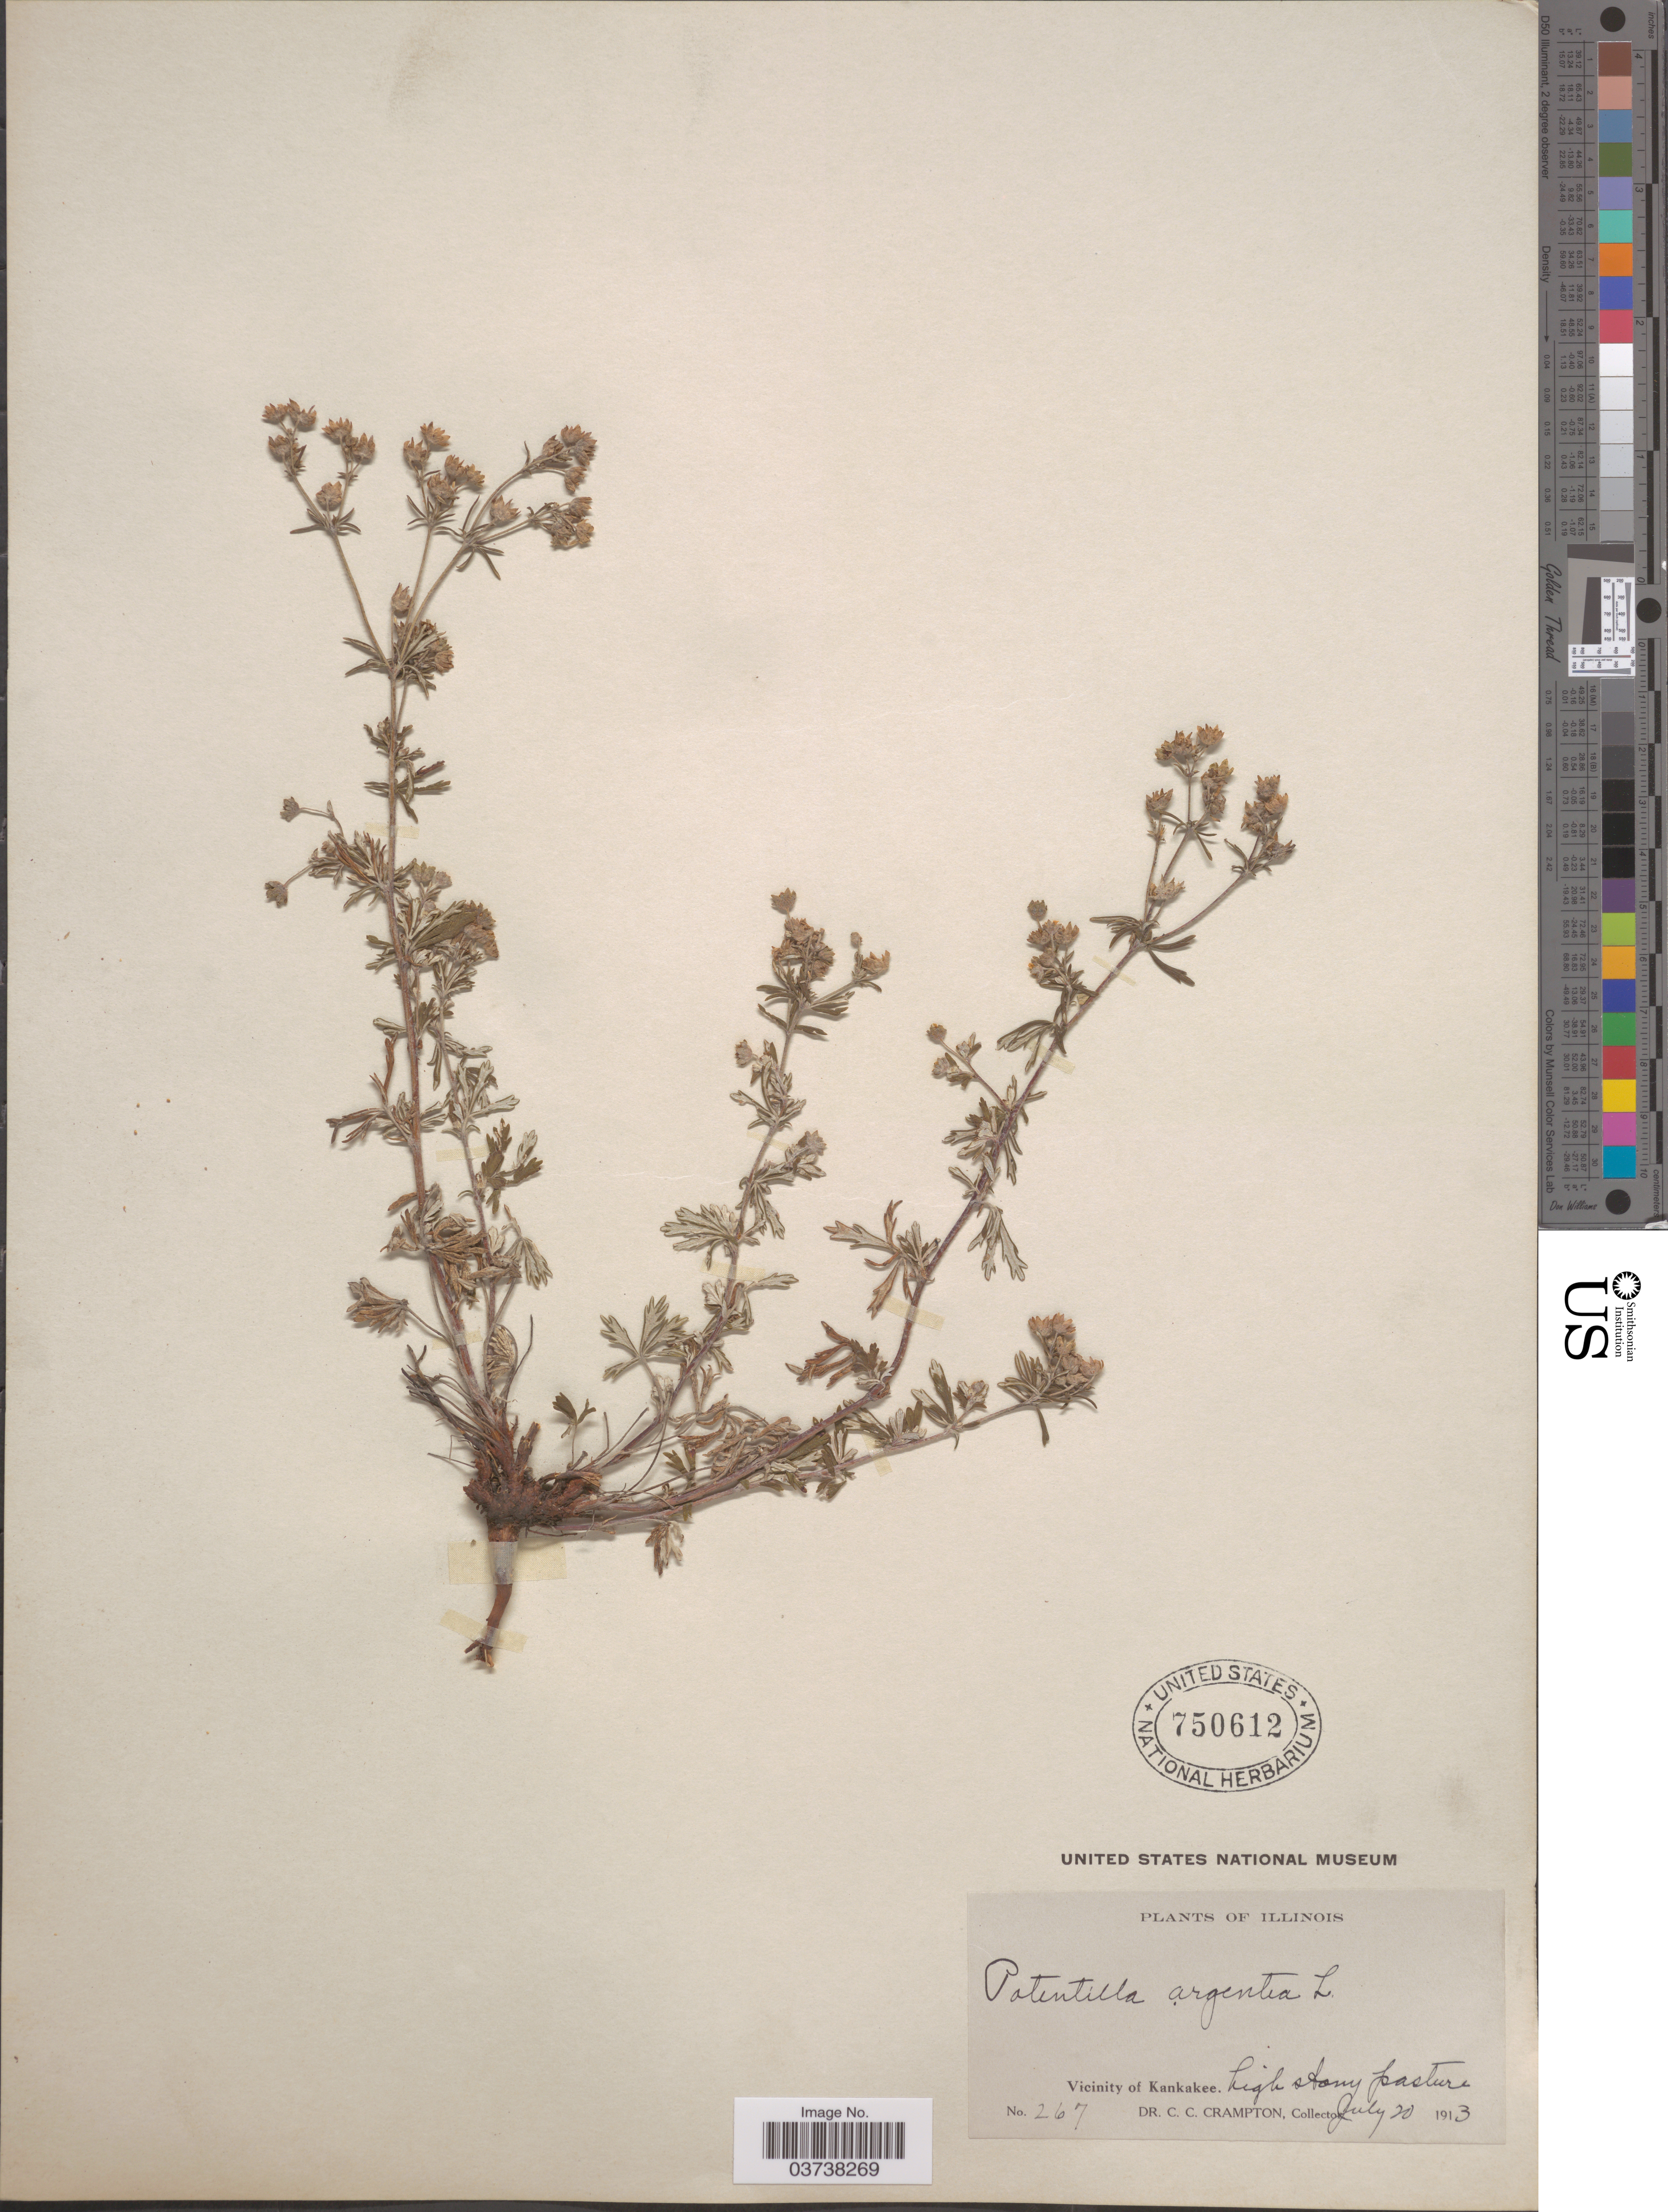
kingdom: Plantae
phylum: Tracheophyta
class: Magnoliopsida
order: Rosales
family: Rosaceae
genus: Potentilla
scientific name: Potentilla argentea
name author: L.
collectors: C. Crampton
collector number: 267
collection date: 1913-07-20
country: United States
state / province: Illinois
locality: Vicinity of Kankakee.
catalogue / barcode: US 750612